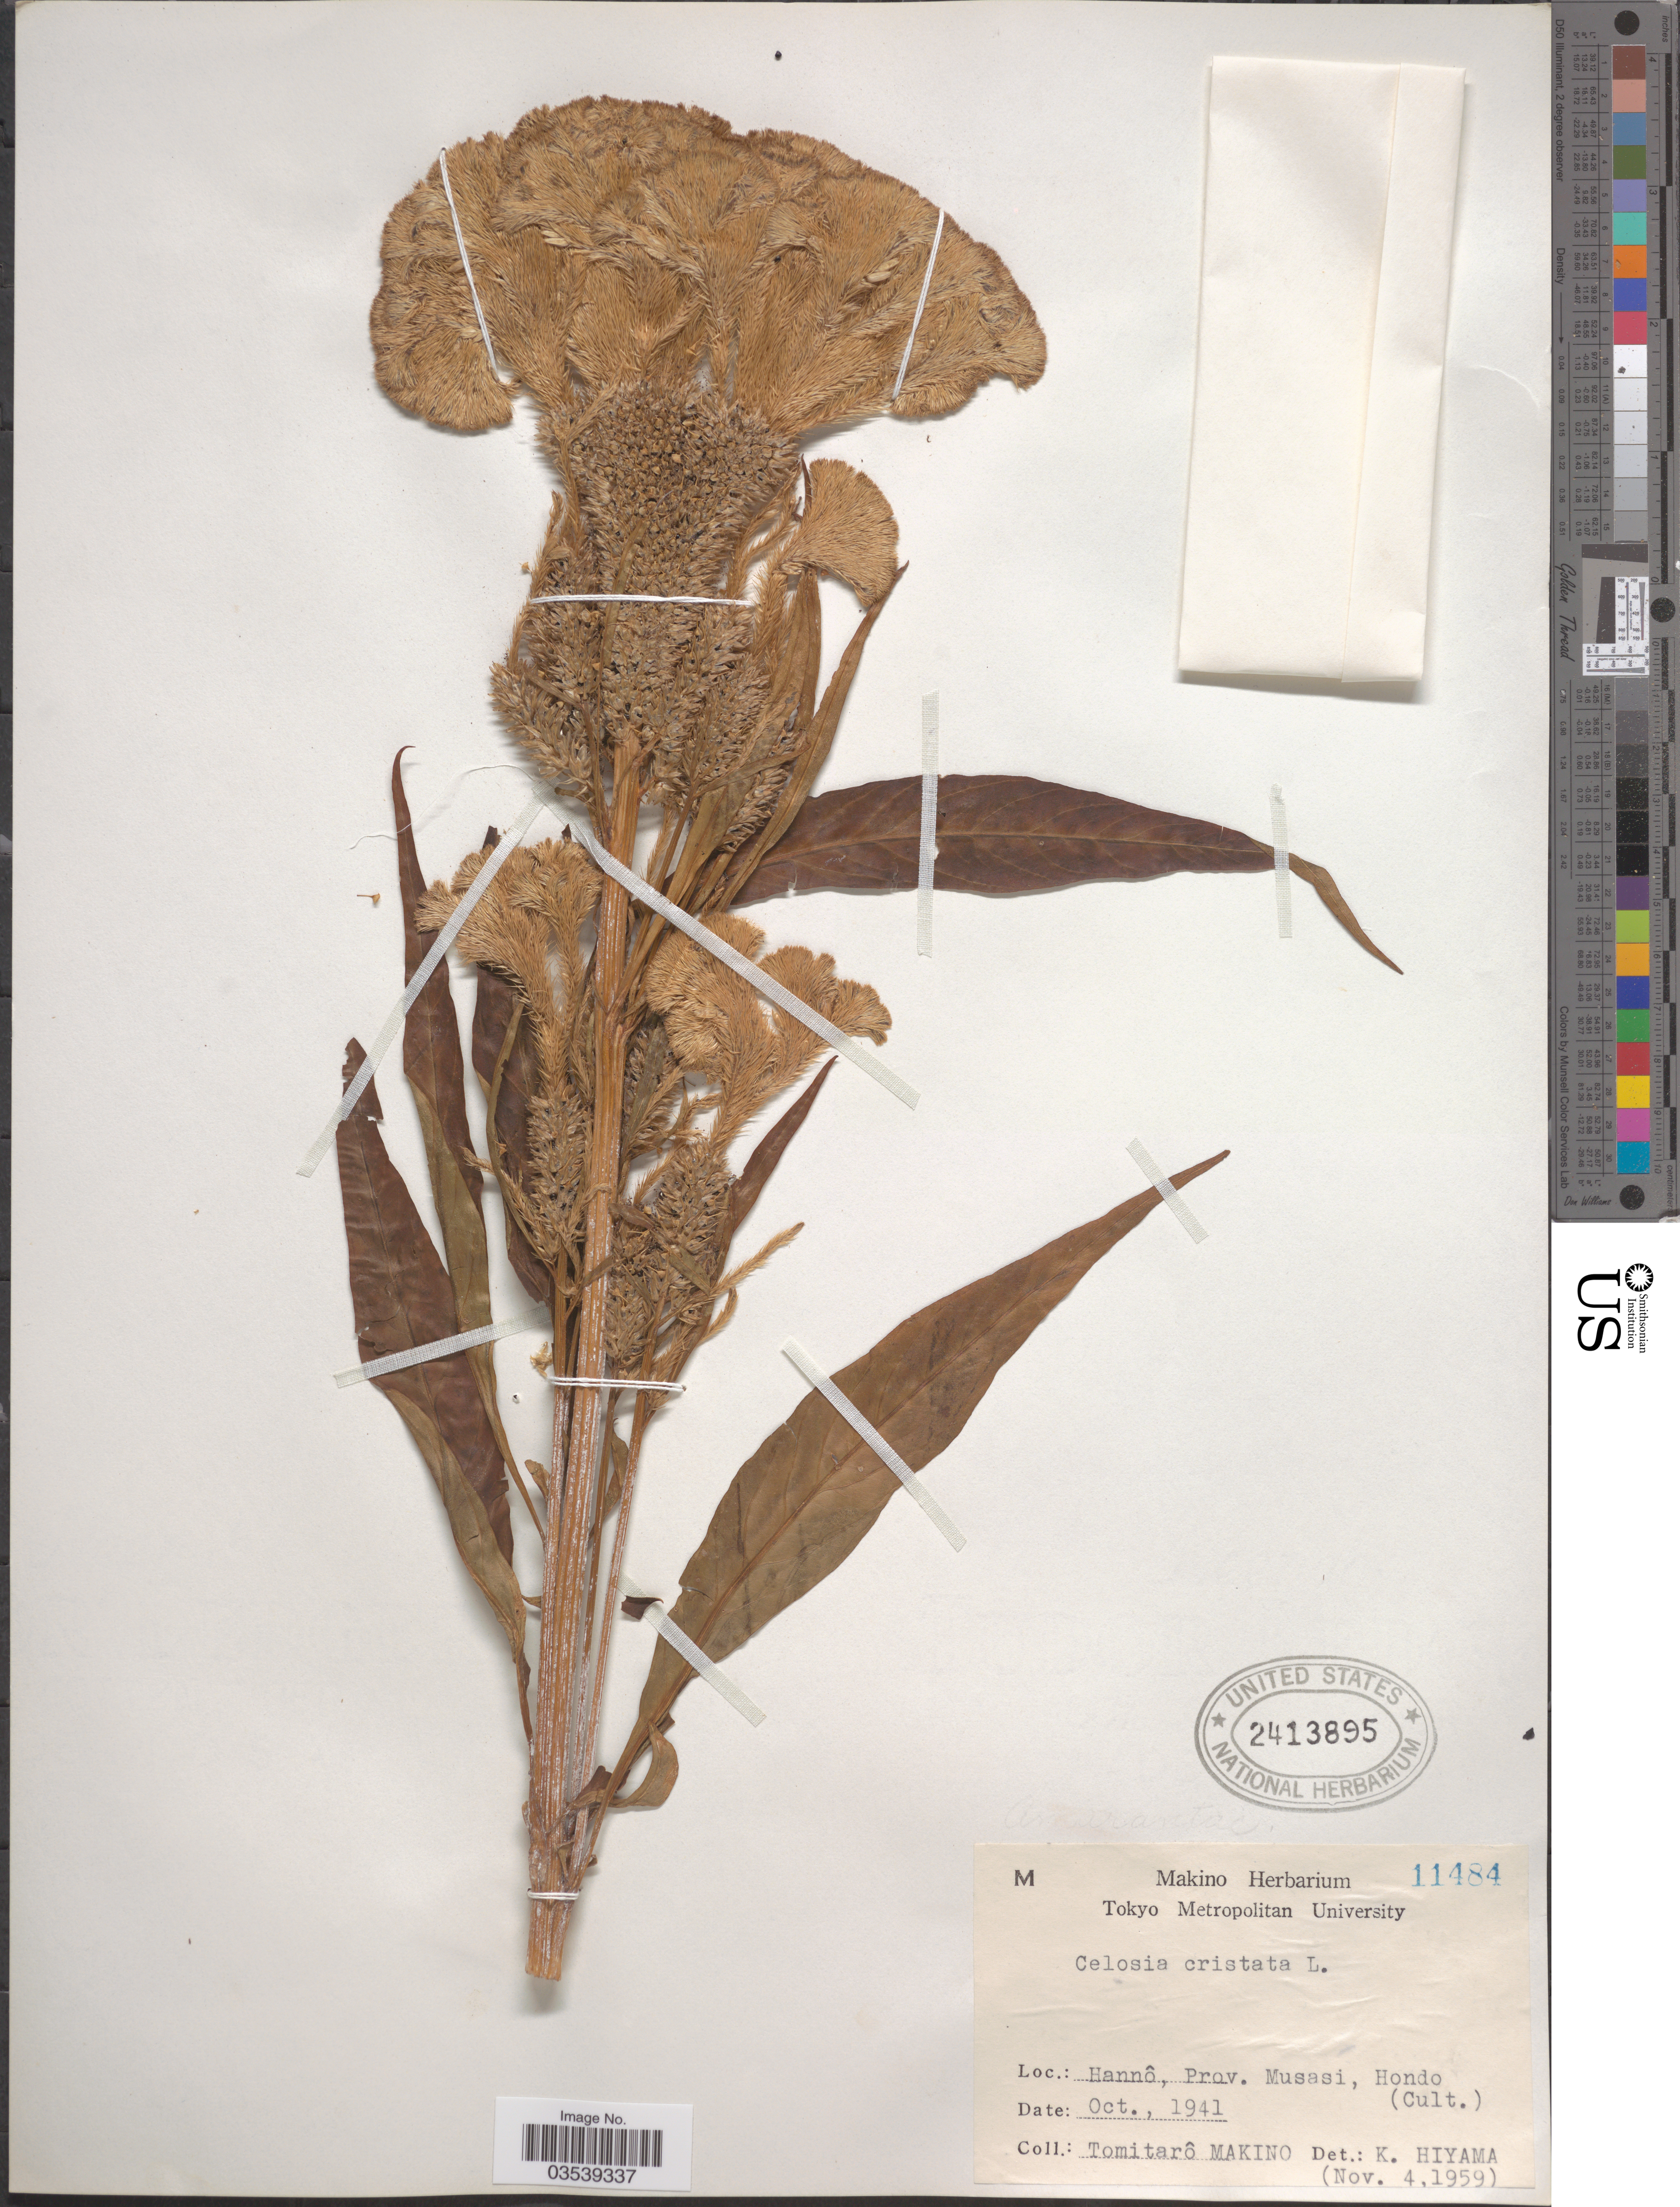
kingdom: Plantae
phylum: Tracheophyta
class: Magnoliopsida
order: Caryophyllales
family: Amaranthaceae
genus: Celosia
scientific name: Celosia argentea var. cristata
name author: (L.) Kuntze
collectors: T. Makino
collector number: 11484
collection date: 1941-10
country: Japan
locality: Hannô, Prov. Musasi, Hondo.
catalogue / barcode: US 2413895